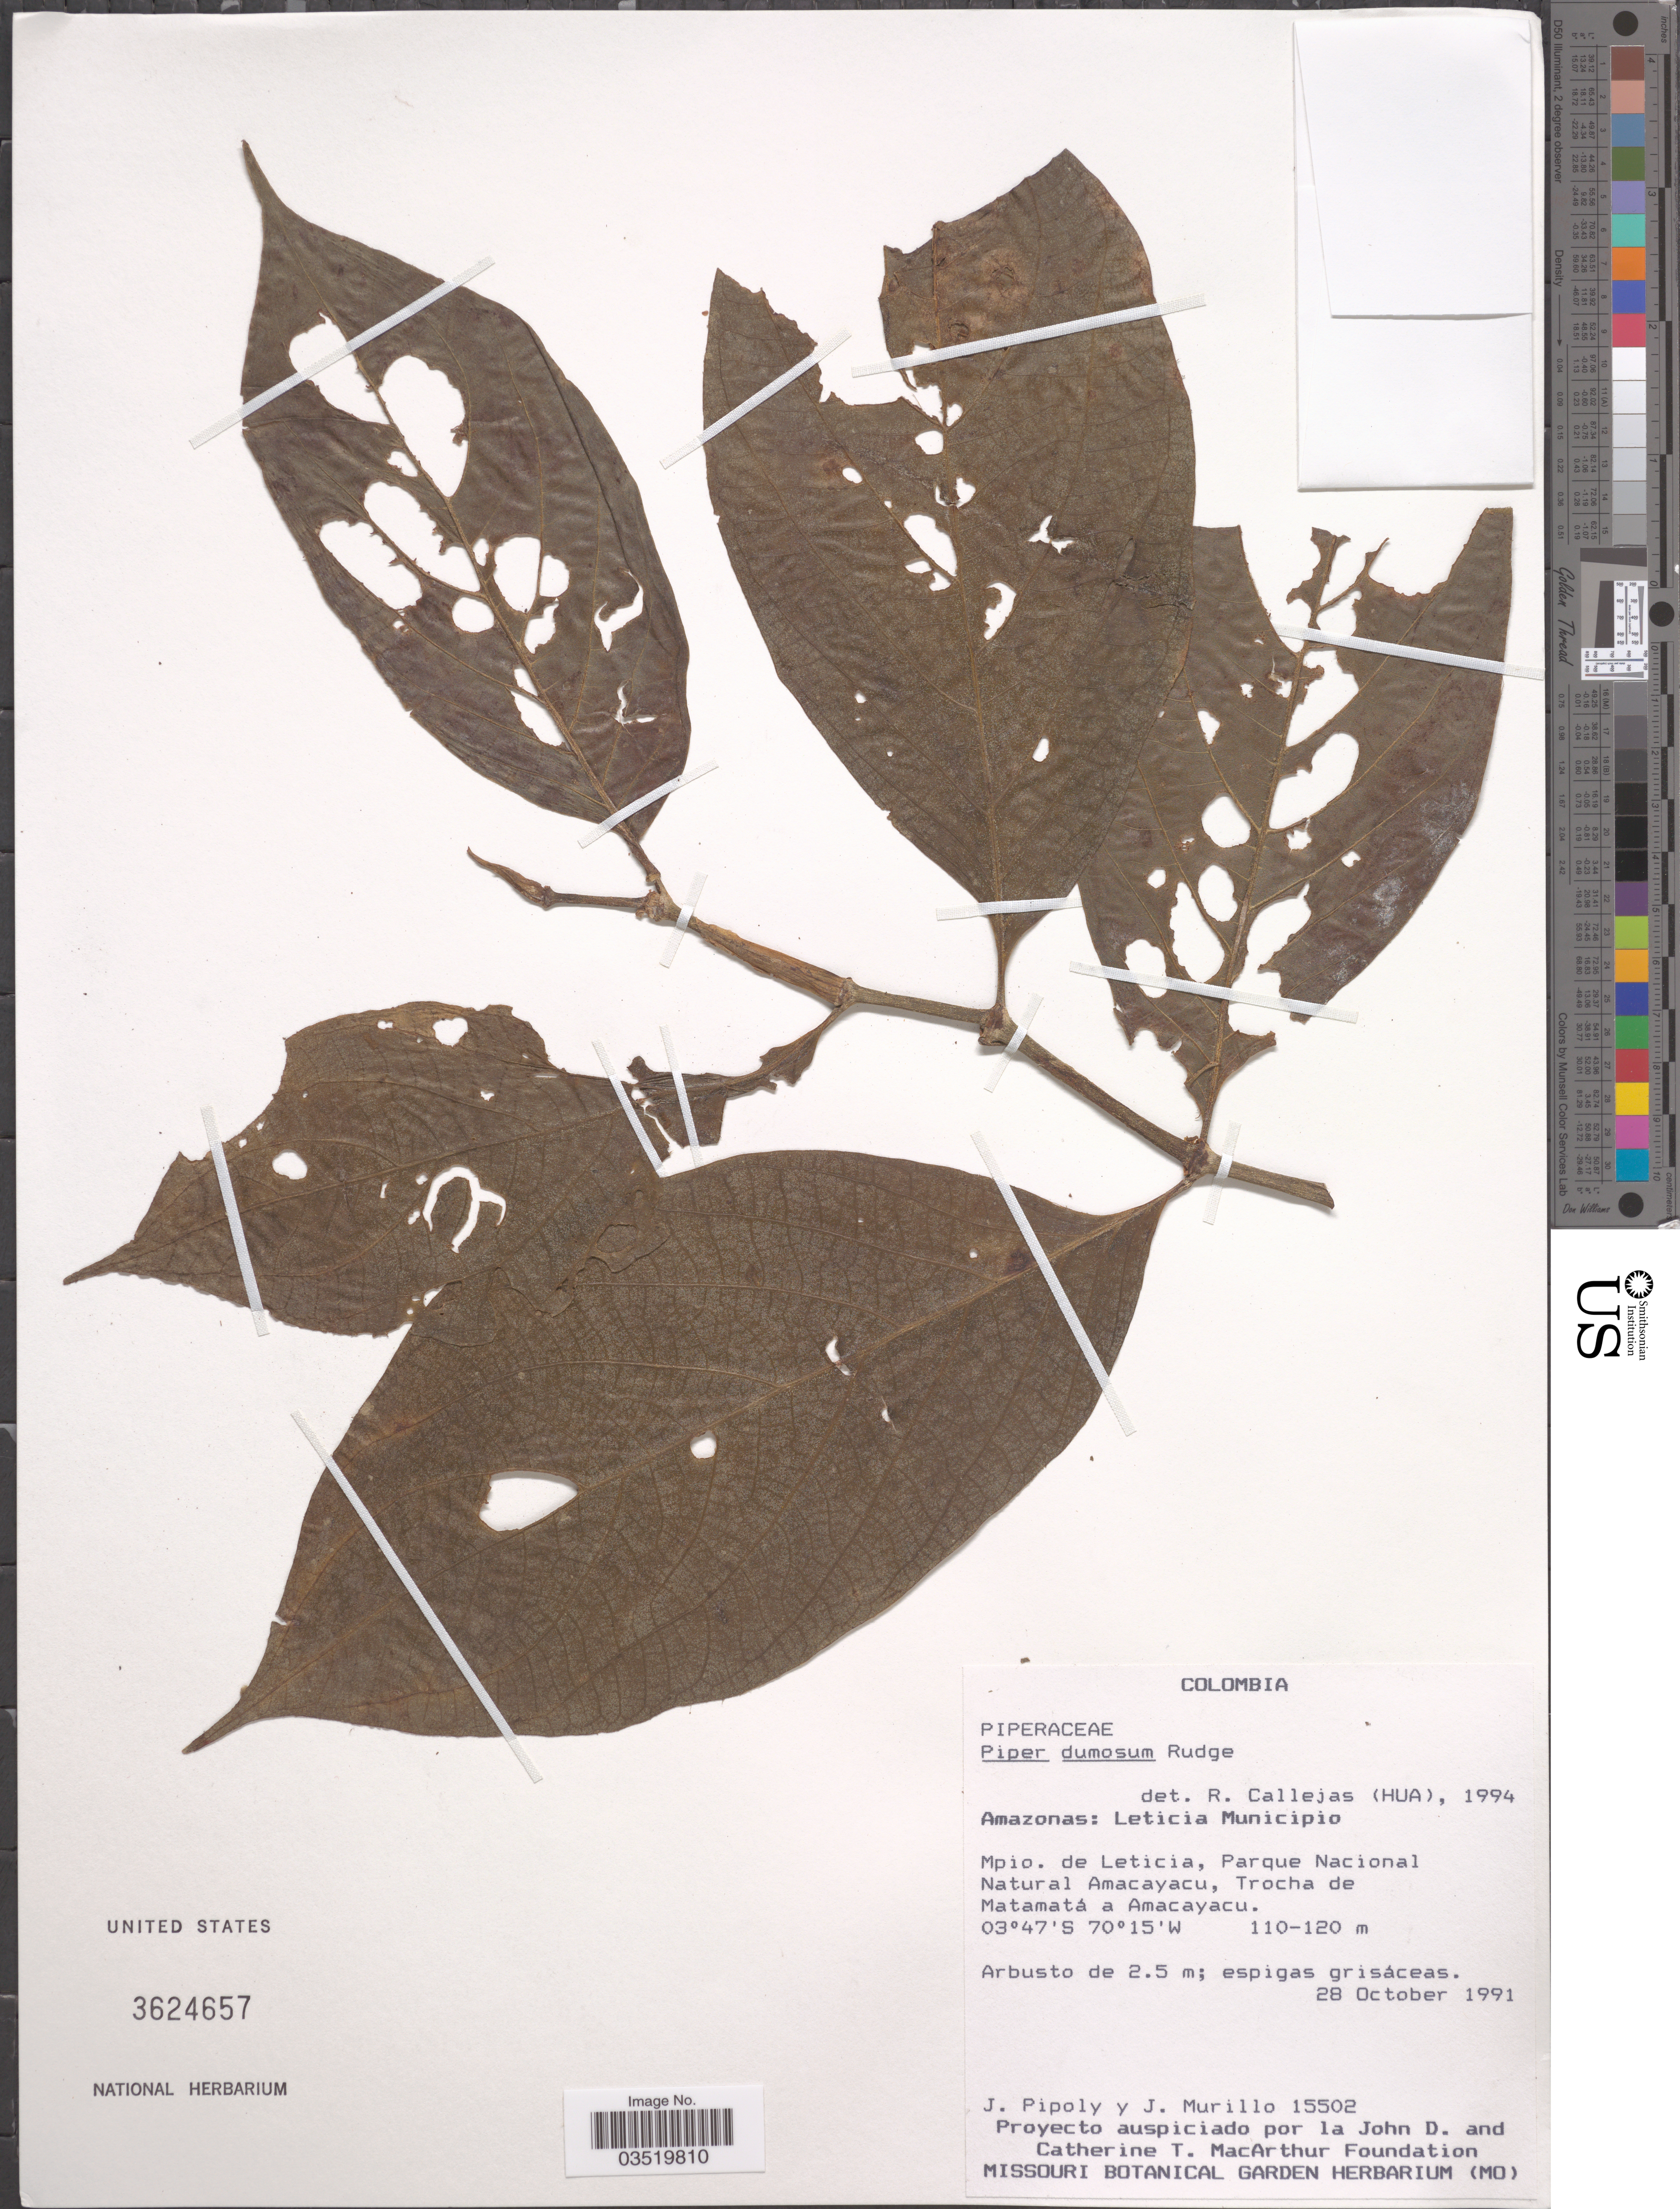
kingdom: Plantae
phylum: Tracheophyta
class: Magnoliopsida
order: Piperales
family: Piperaceae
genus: Piper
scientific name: Piper dumosum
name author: Rudge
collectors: J. J. Pipoly & J. C. Murillo-A.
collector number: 15502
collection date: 1991-10-28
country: Colombia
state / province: Amazônas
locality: Leticia Municipio. Mpio. de Leticia, Parque Nacional Natural Amacayacu, Trocha de Matamatá a Amacayacu.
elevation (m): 110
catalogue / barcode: US 3624657